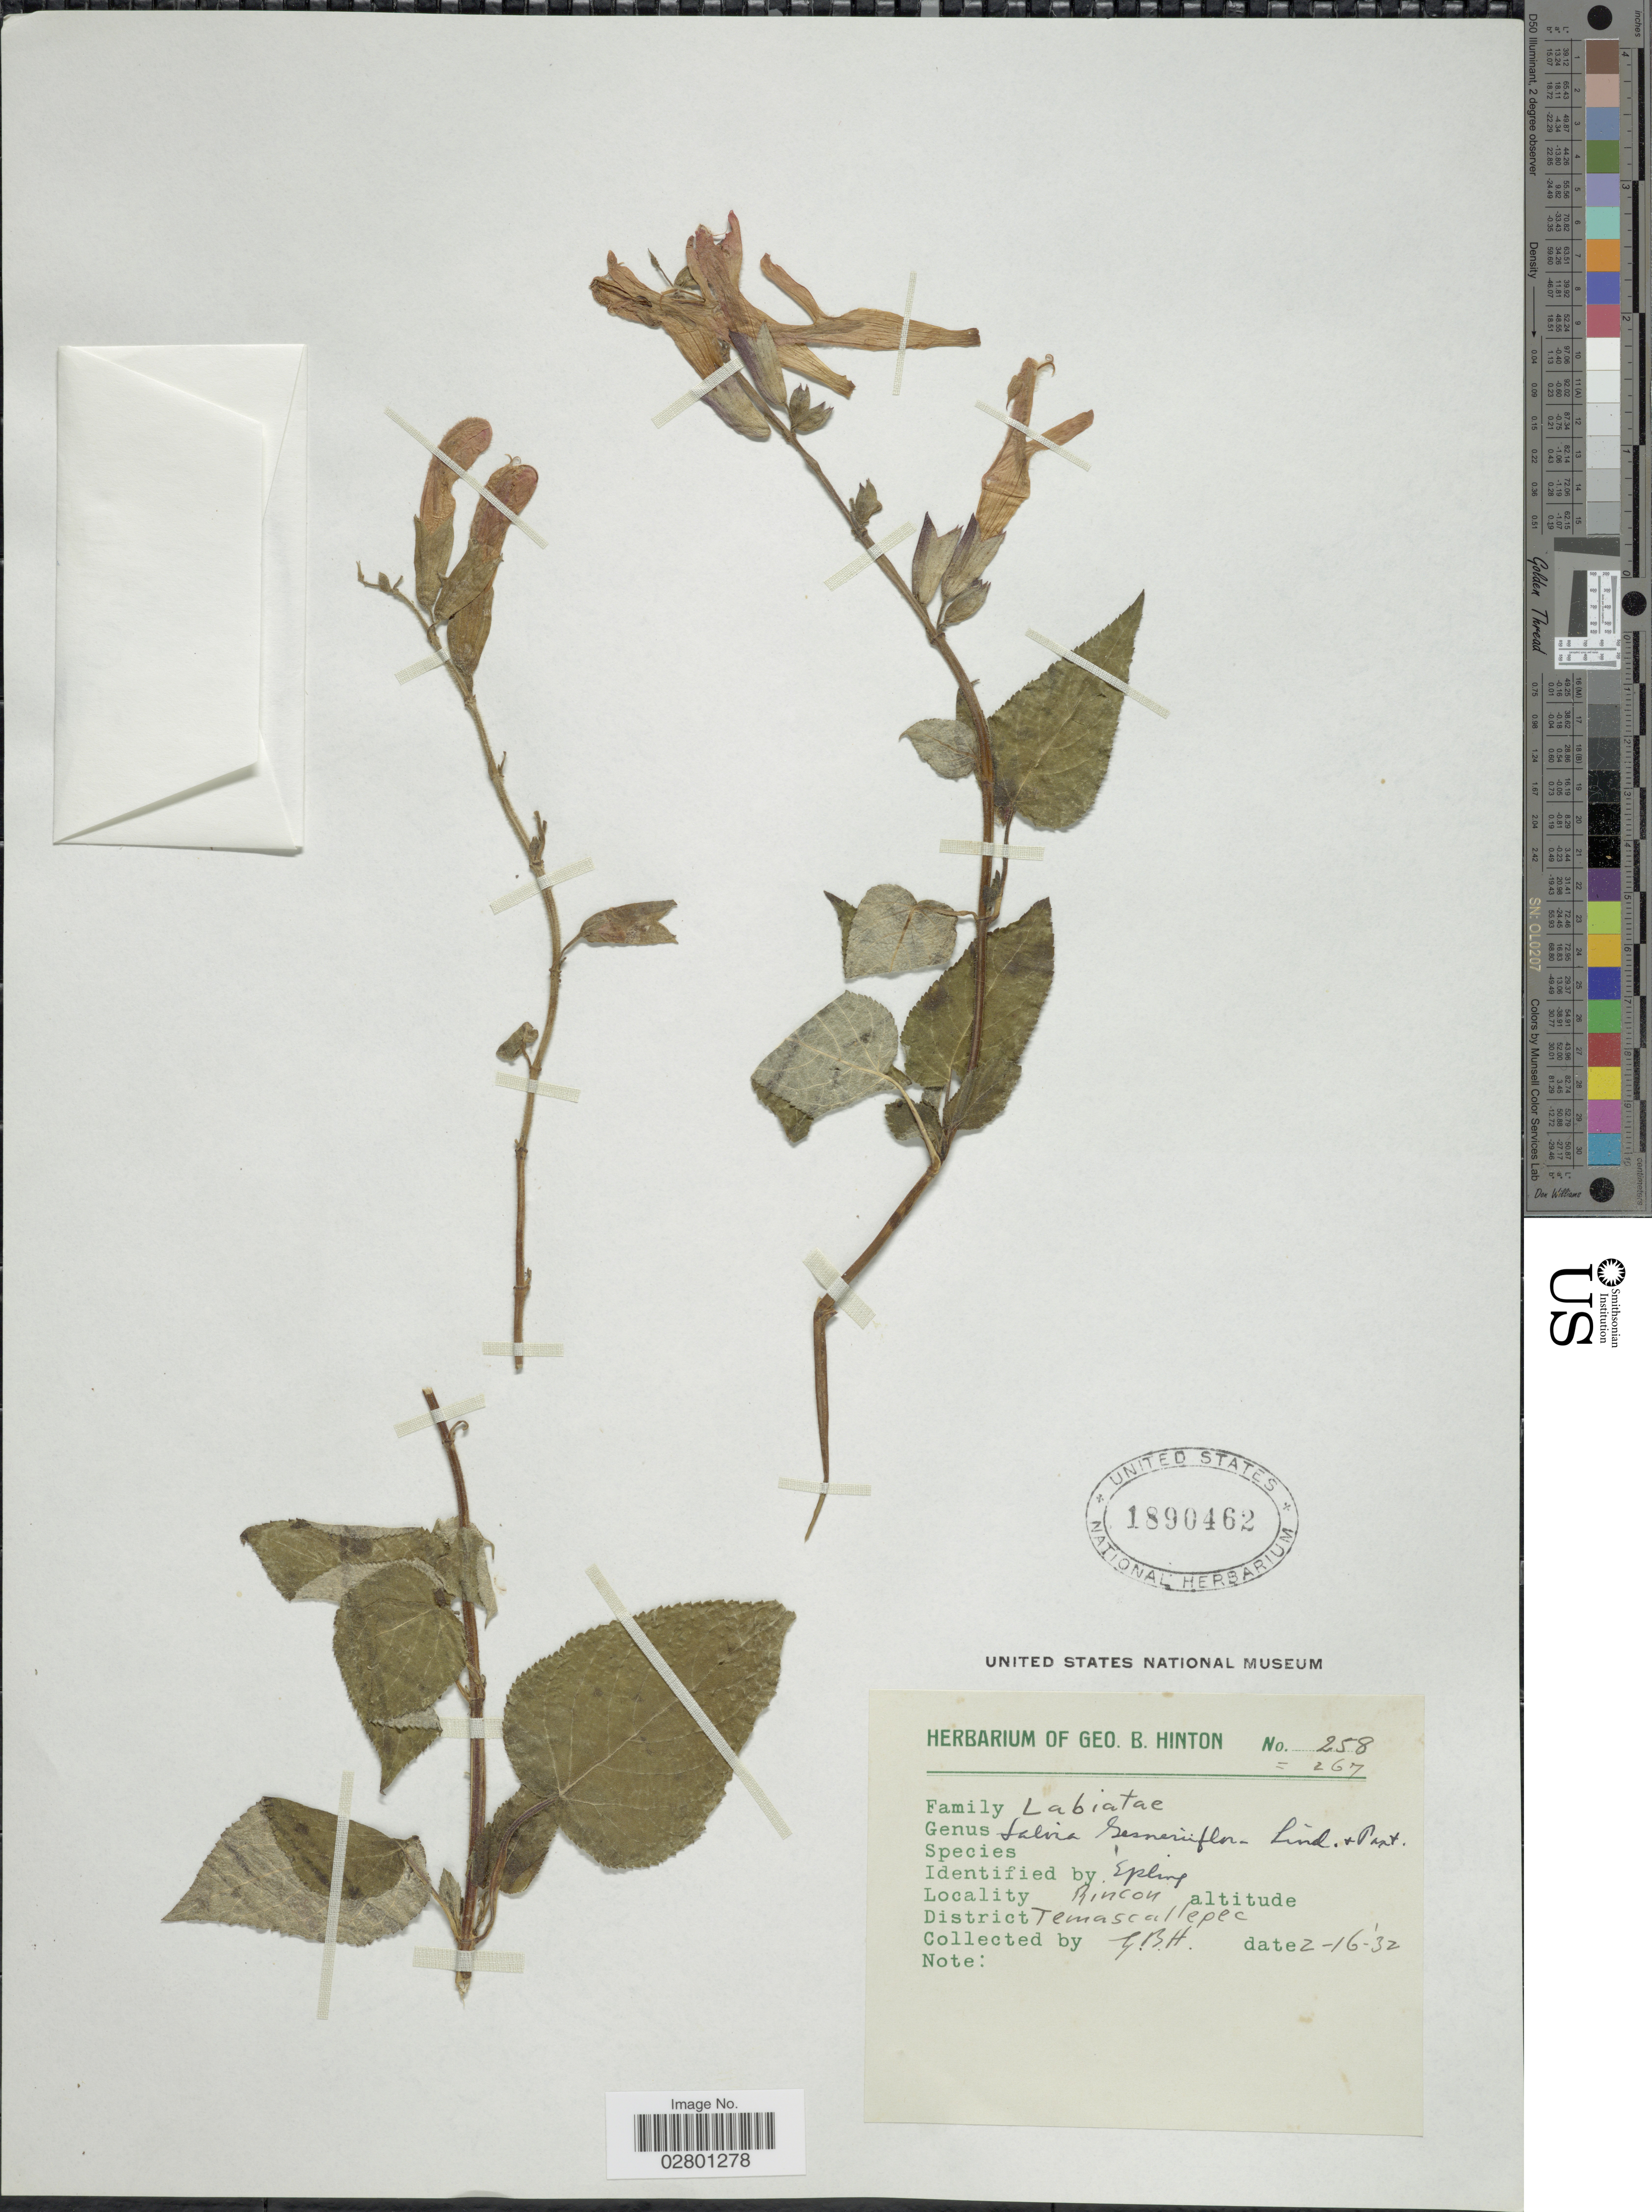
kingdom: Plantae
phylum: Tracheophyta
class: Magnoliopsida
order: Lamiales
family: Lamiaceae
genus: Salvia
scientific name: Salvia gesneriiflora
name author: Lindl. & Paxton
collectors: G. B. Hinton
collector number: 258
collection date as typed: Transcribed d/m/y: 16/2/32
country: Mexico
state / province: México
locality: Rincon, District Temascaltepec.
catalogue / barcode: US 1890462